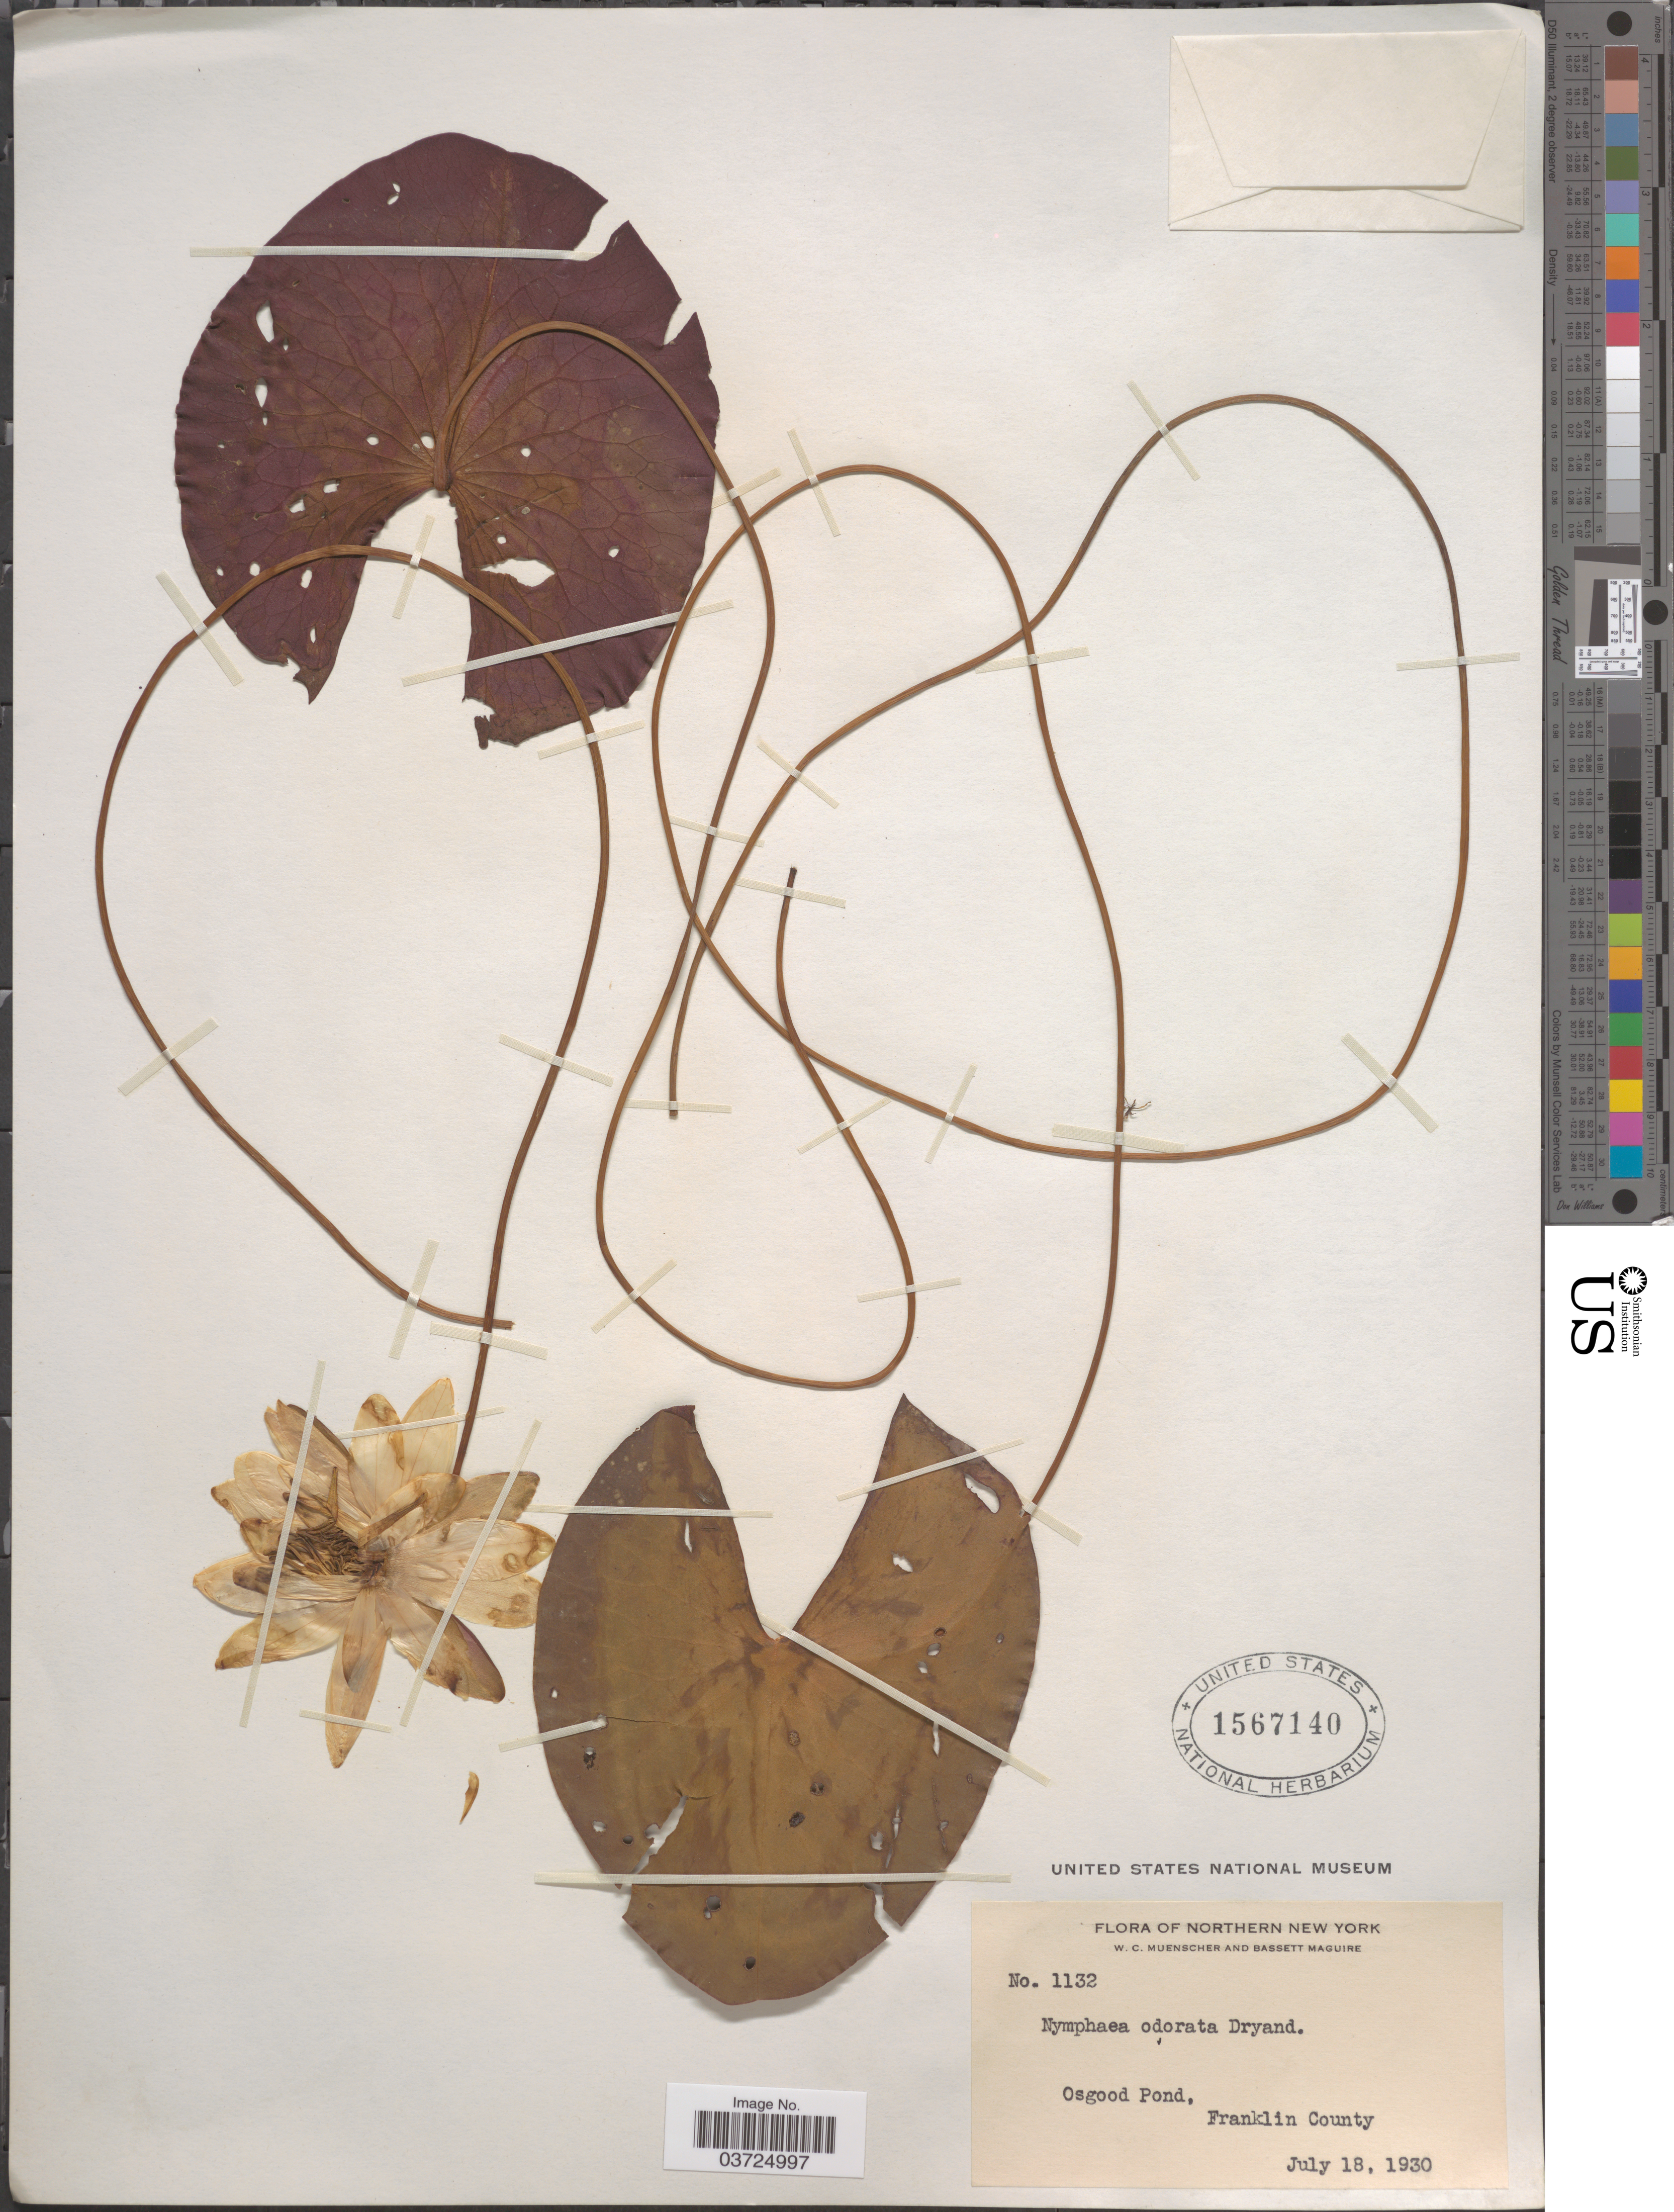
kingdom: Plantae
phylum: Tracheophyta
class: Magnoliopsida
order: Nymphaeales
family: Nymphaeaceae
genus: Nymphaea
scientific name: Nymphaea odorata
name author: Aiton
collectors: W. Muenscher & B. Maguire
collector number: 1132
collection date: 1930-07-18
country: United States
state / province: New York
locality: Northern New York. Osgood Pond, Franklin County.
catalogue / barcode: US 1567140